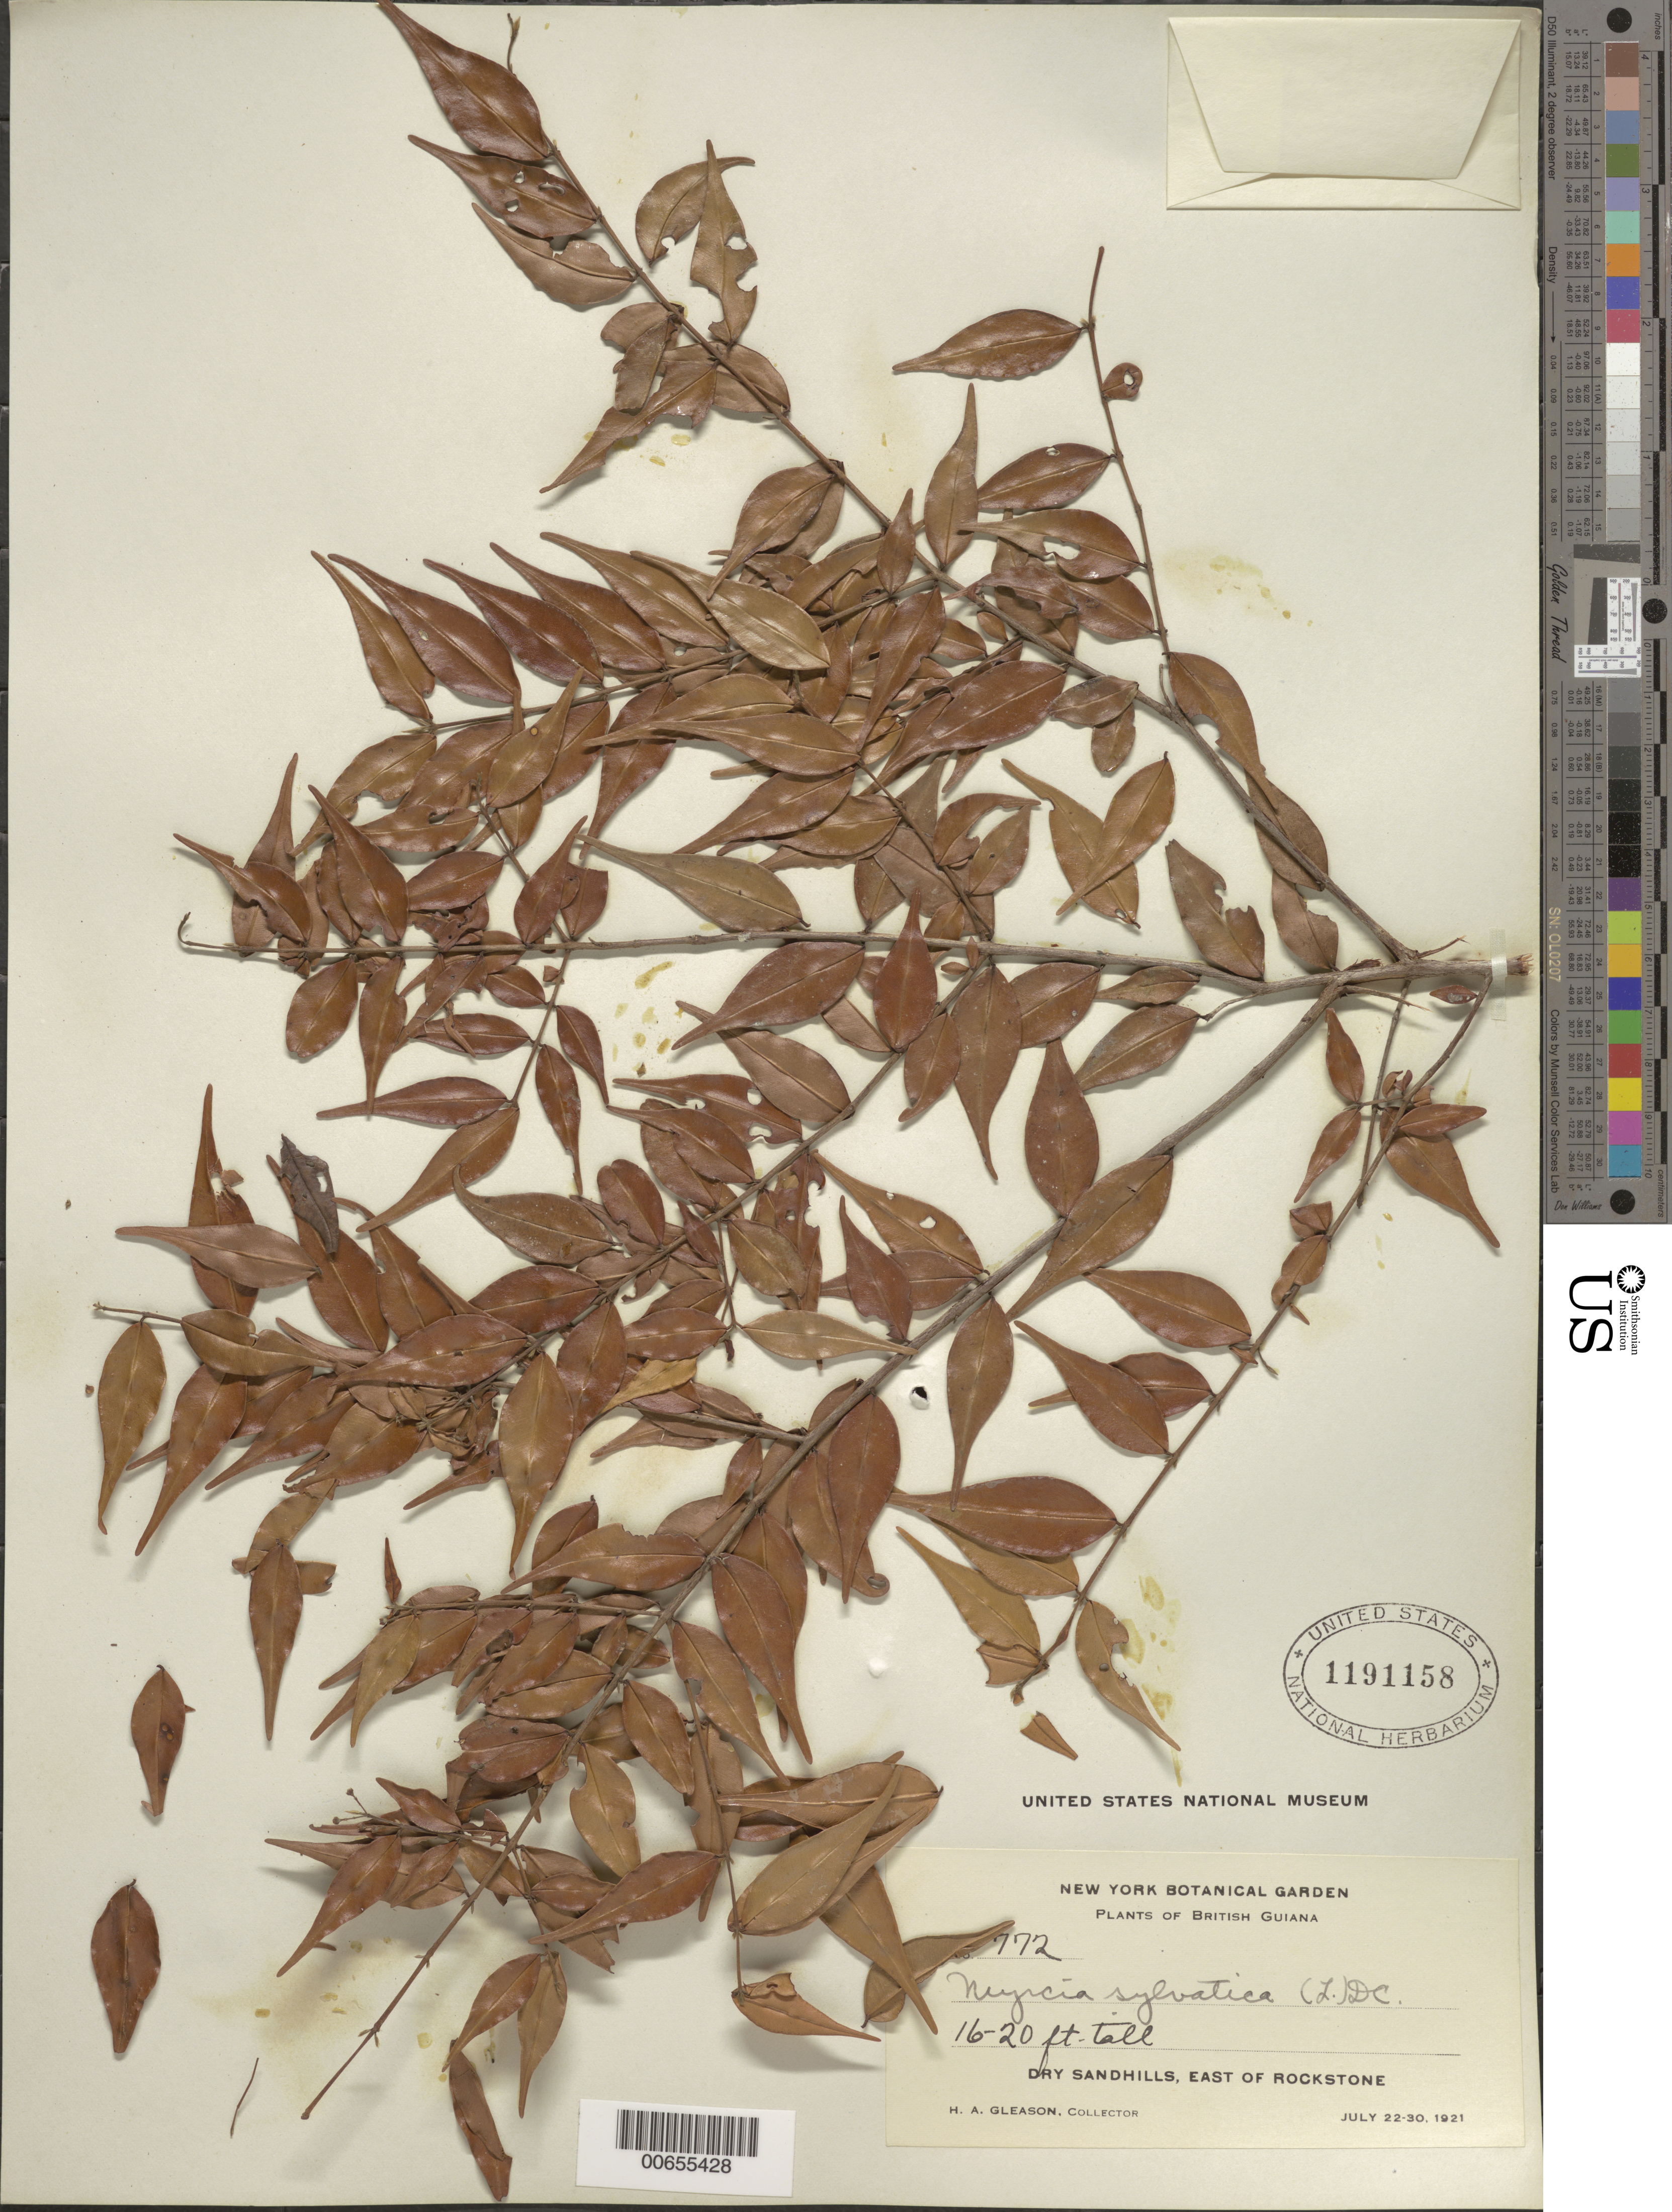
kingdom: Plantae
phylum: Tracheophyta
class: Magnoliopsida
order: Myrtales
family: Myrtaceae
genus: Myrcia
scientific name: Myrcia sylvatica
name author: (G. Mey.) DC.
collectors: H. A. Gleason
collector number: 772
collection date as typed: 22-Jul-21 to 30-Jul-21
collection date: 1921-07-22/1921-07-30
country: Guyana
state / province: U. Demerara-Berbice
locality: Rockstone, E of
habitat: Dry sandhills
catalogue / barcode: US 1191158